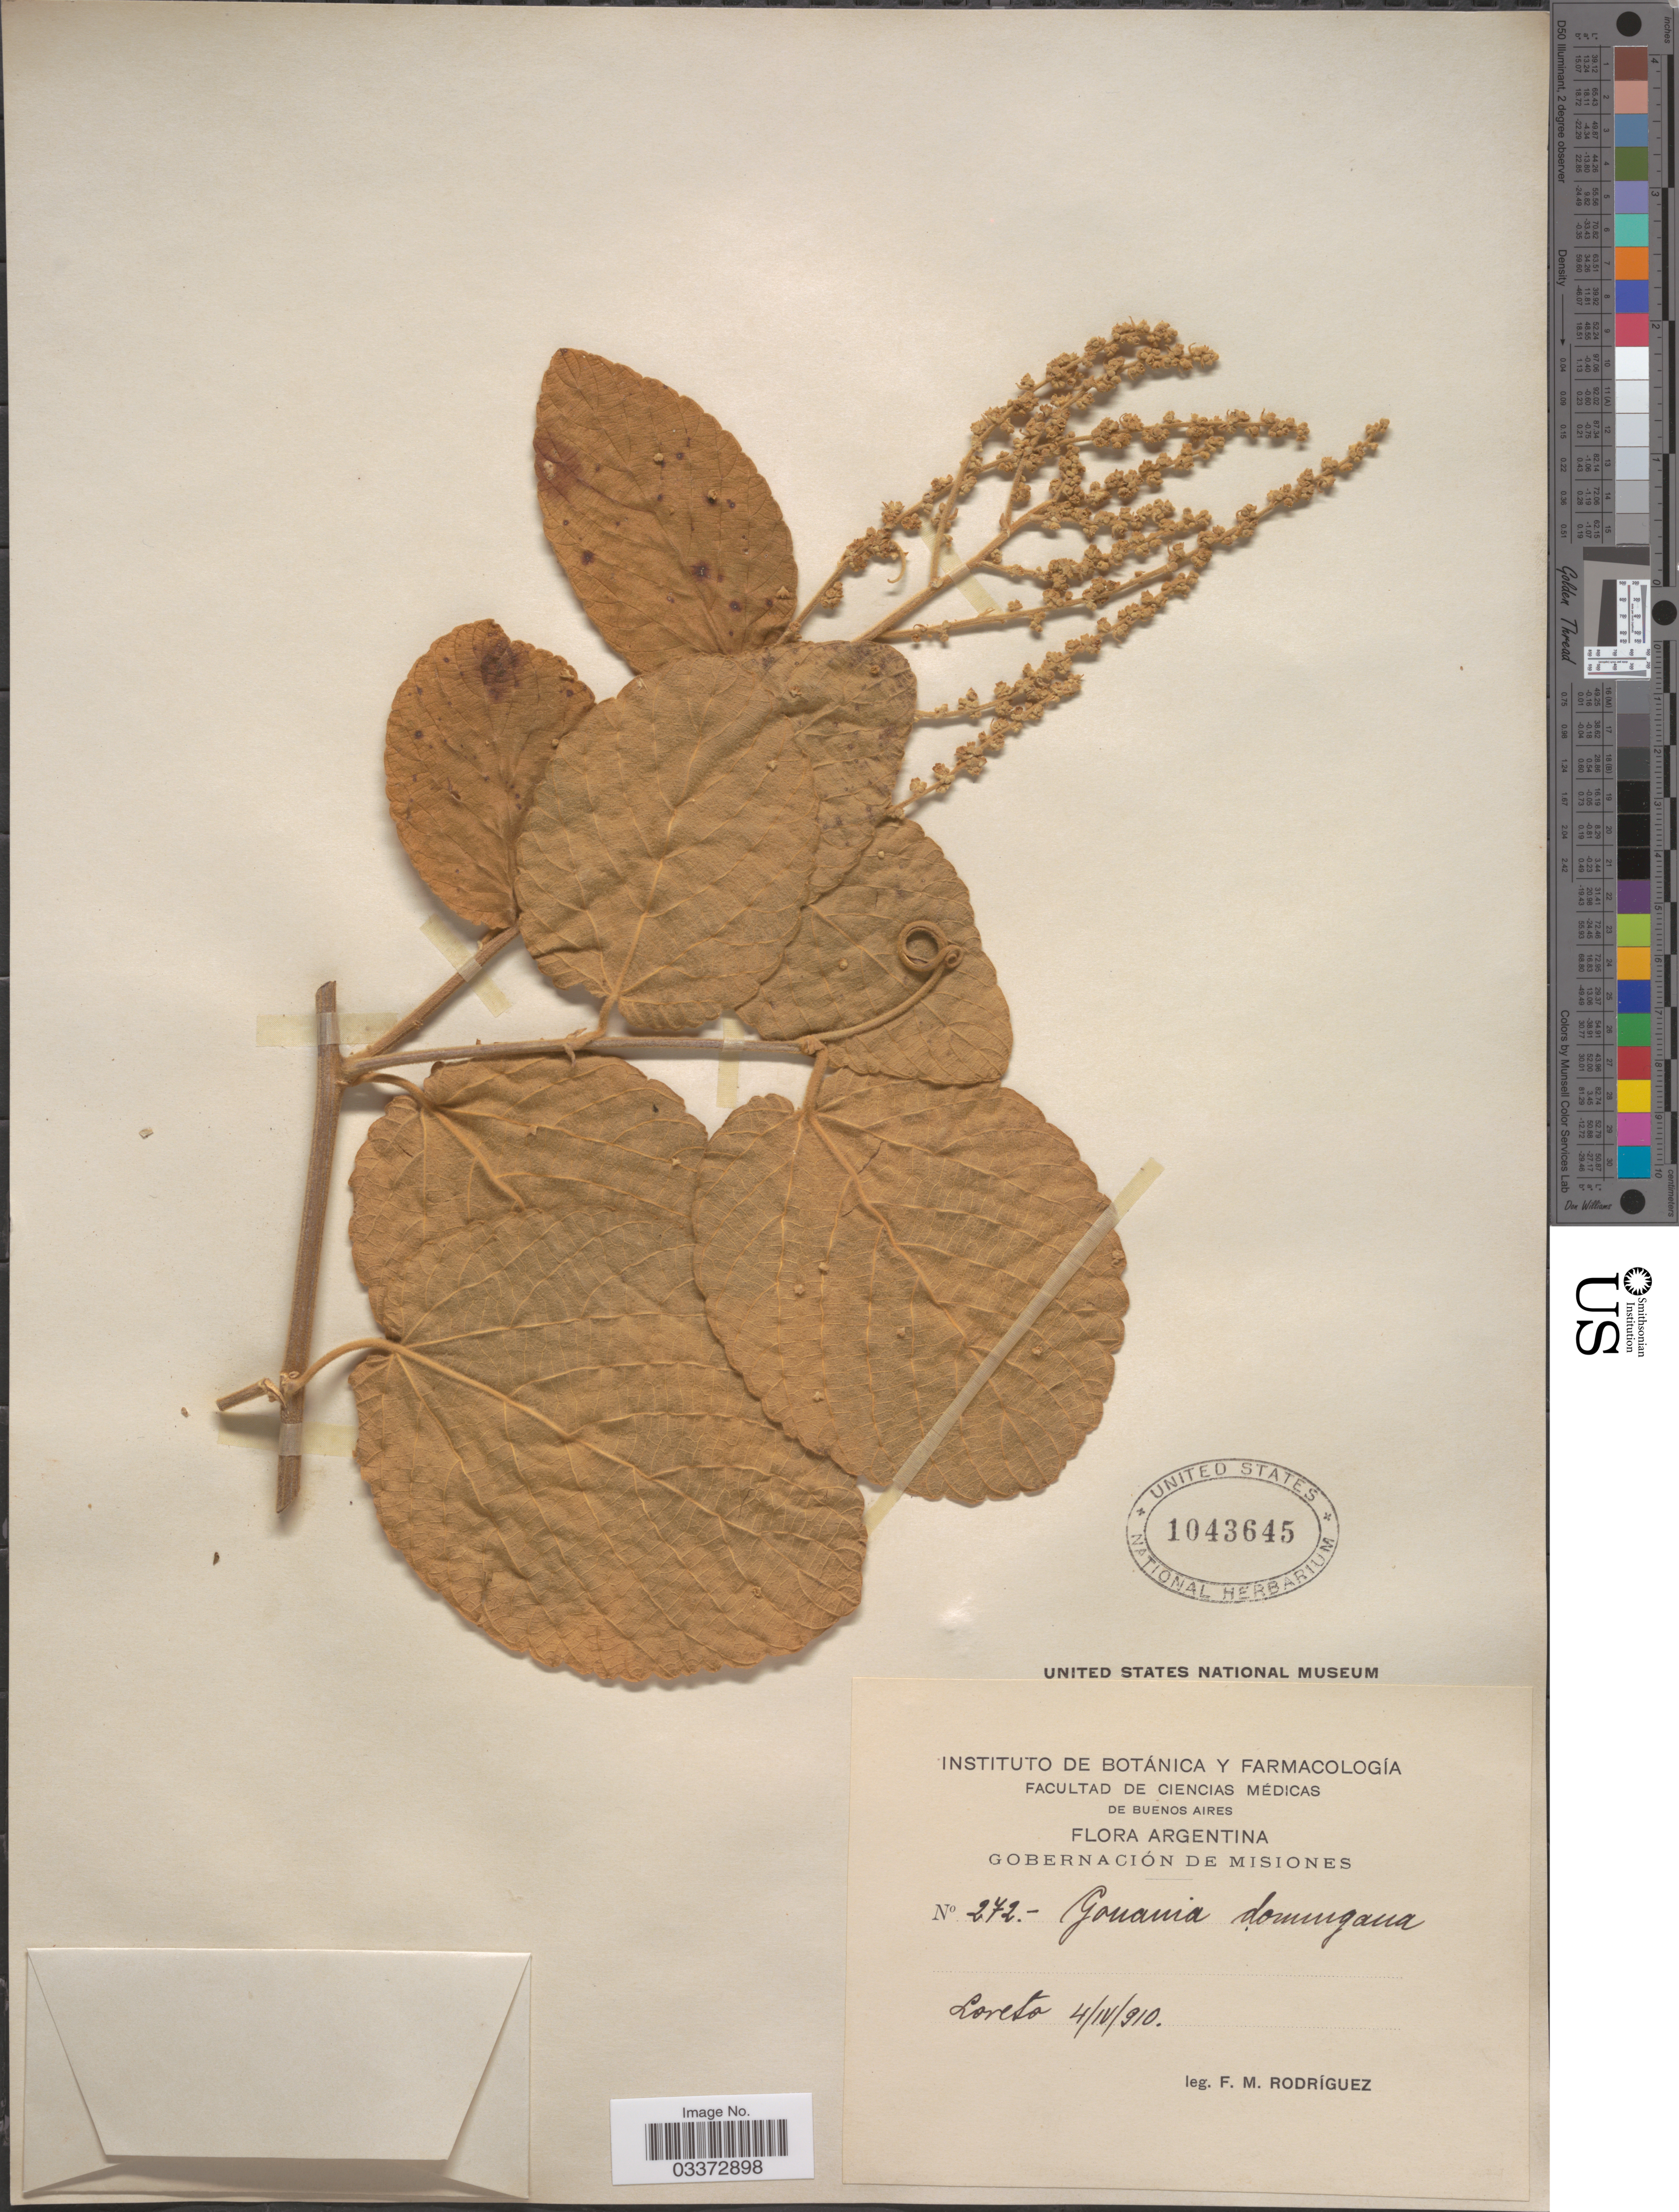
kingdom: Plantae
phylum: Tracheophyta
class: Magnoliopsida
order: Rosales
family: Rhamnaceae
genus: Gouania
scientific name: Gouania latifolia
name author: Reissek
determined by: Figueira, Mauricio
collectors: F. M. Rodriguez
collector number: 272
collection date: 1910-04-04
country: Argentina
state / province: Misiones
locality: Gobernación de Misiones. Loreto.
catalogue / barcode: US 1043645